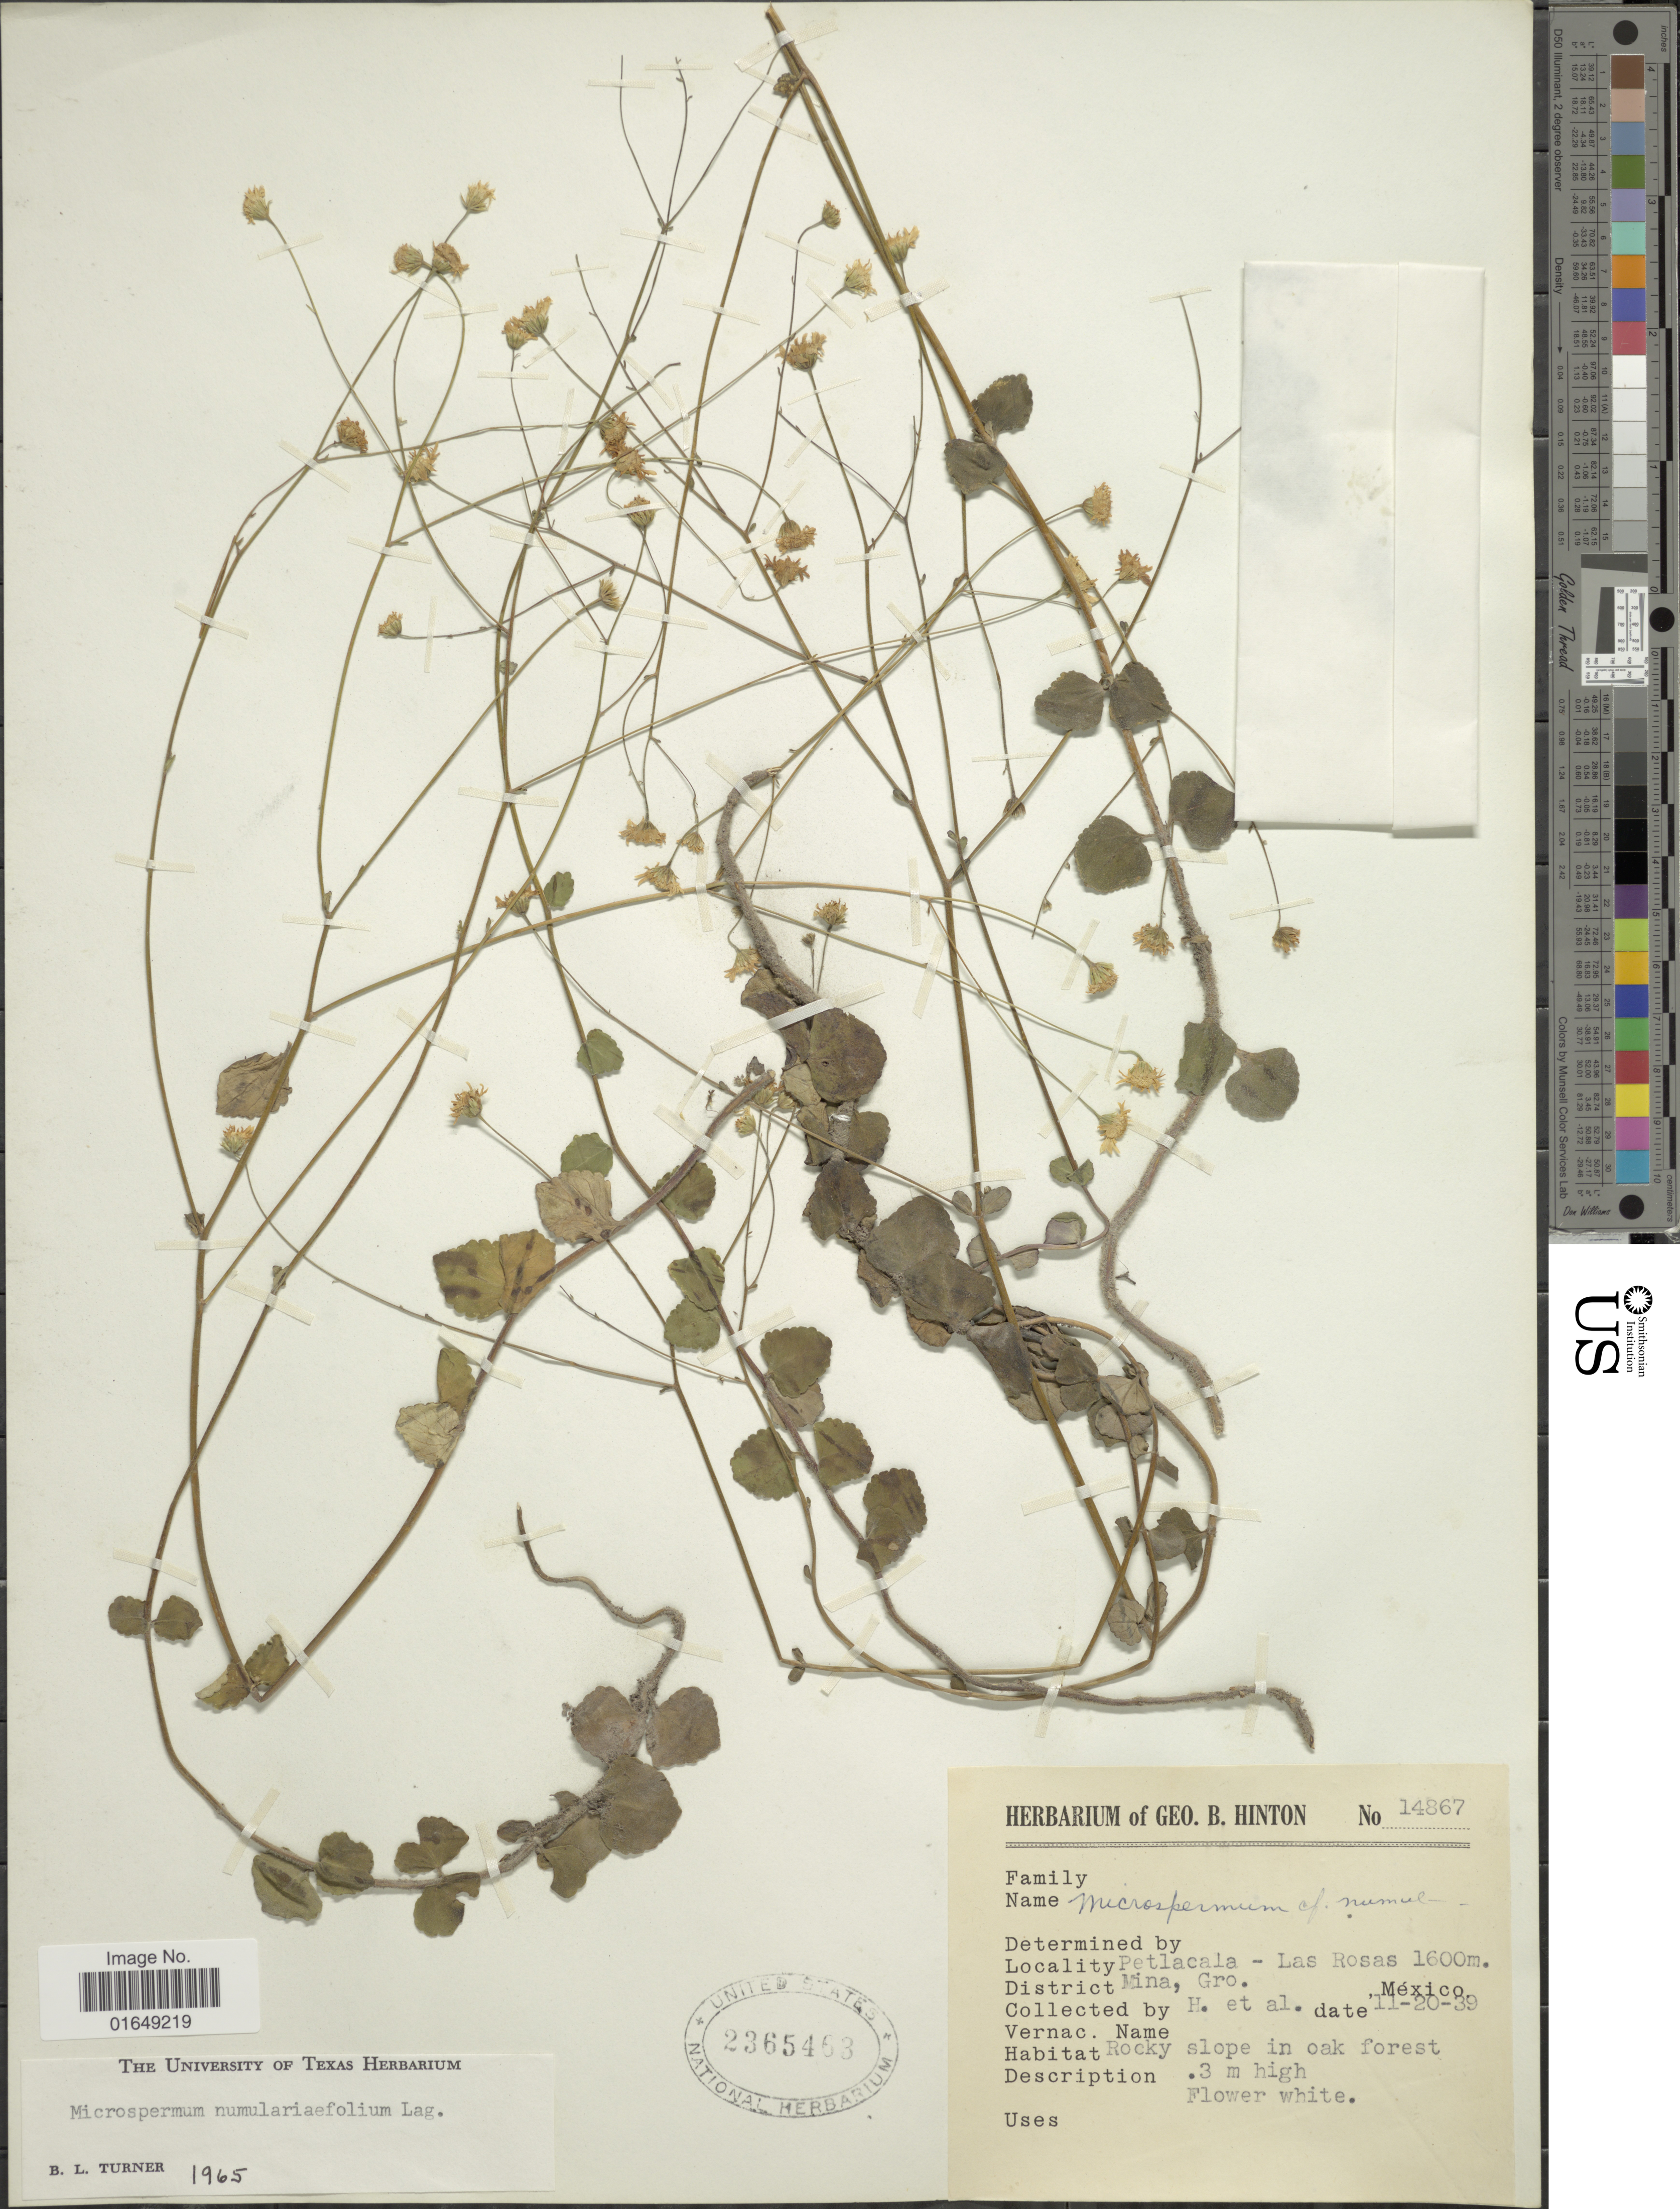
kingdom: Plantae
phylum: Tracheophyta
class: Magnoliopsida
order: Asterales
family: Asteraceae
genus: Microspermum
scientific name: Microspermum numulariaefolium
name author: Lag.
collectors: G. B. Hinton & et al.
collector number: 14867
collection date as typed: Transcribed d/m/y: 20/11/39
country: Mexico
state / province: Guerrero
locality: Mina, Petlacala-Las Rosas.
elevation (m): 1600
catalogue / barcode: US 2365463